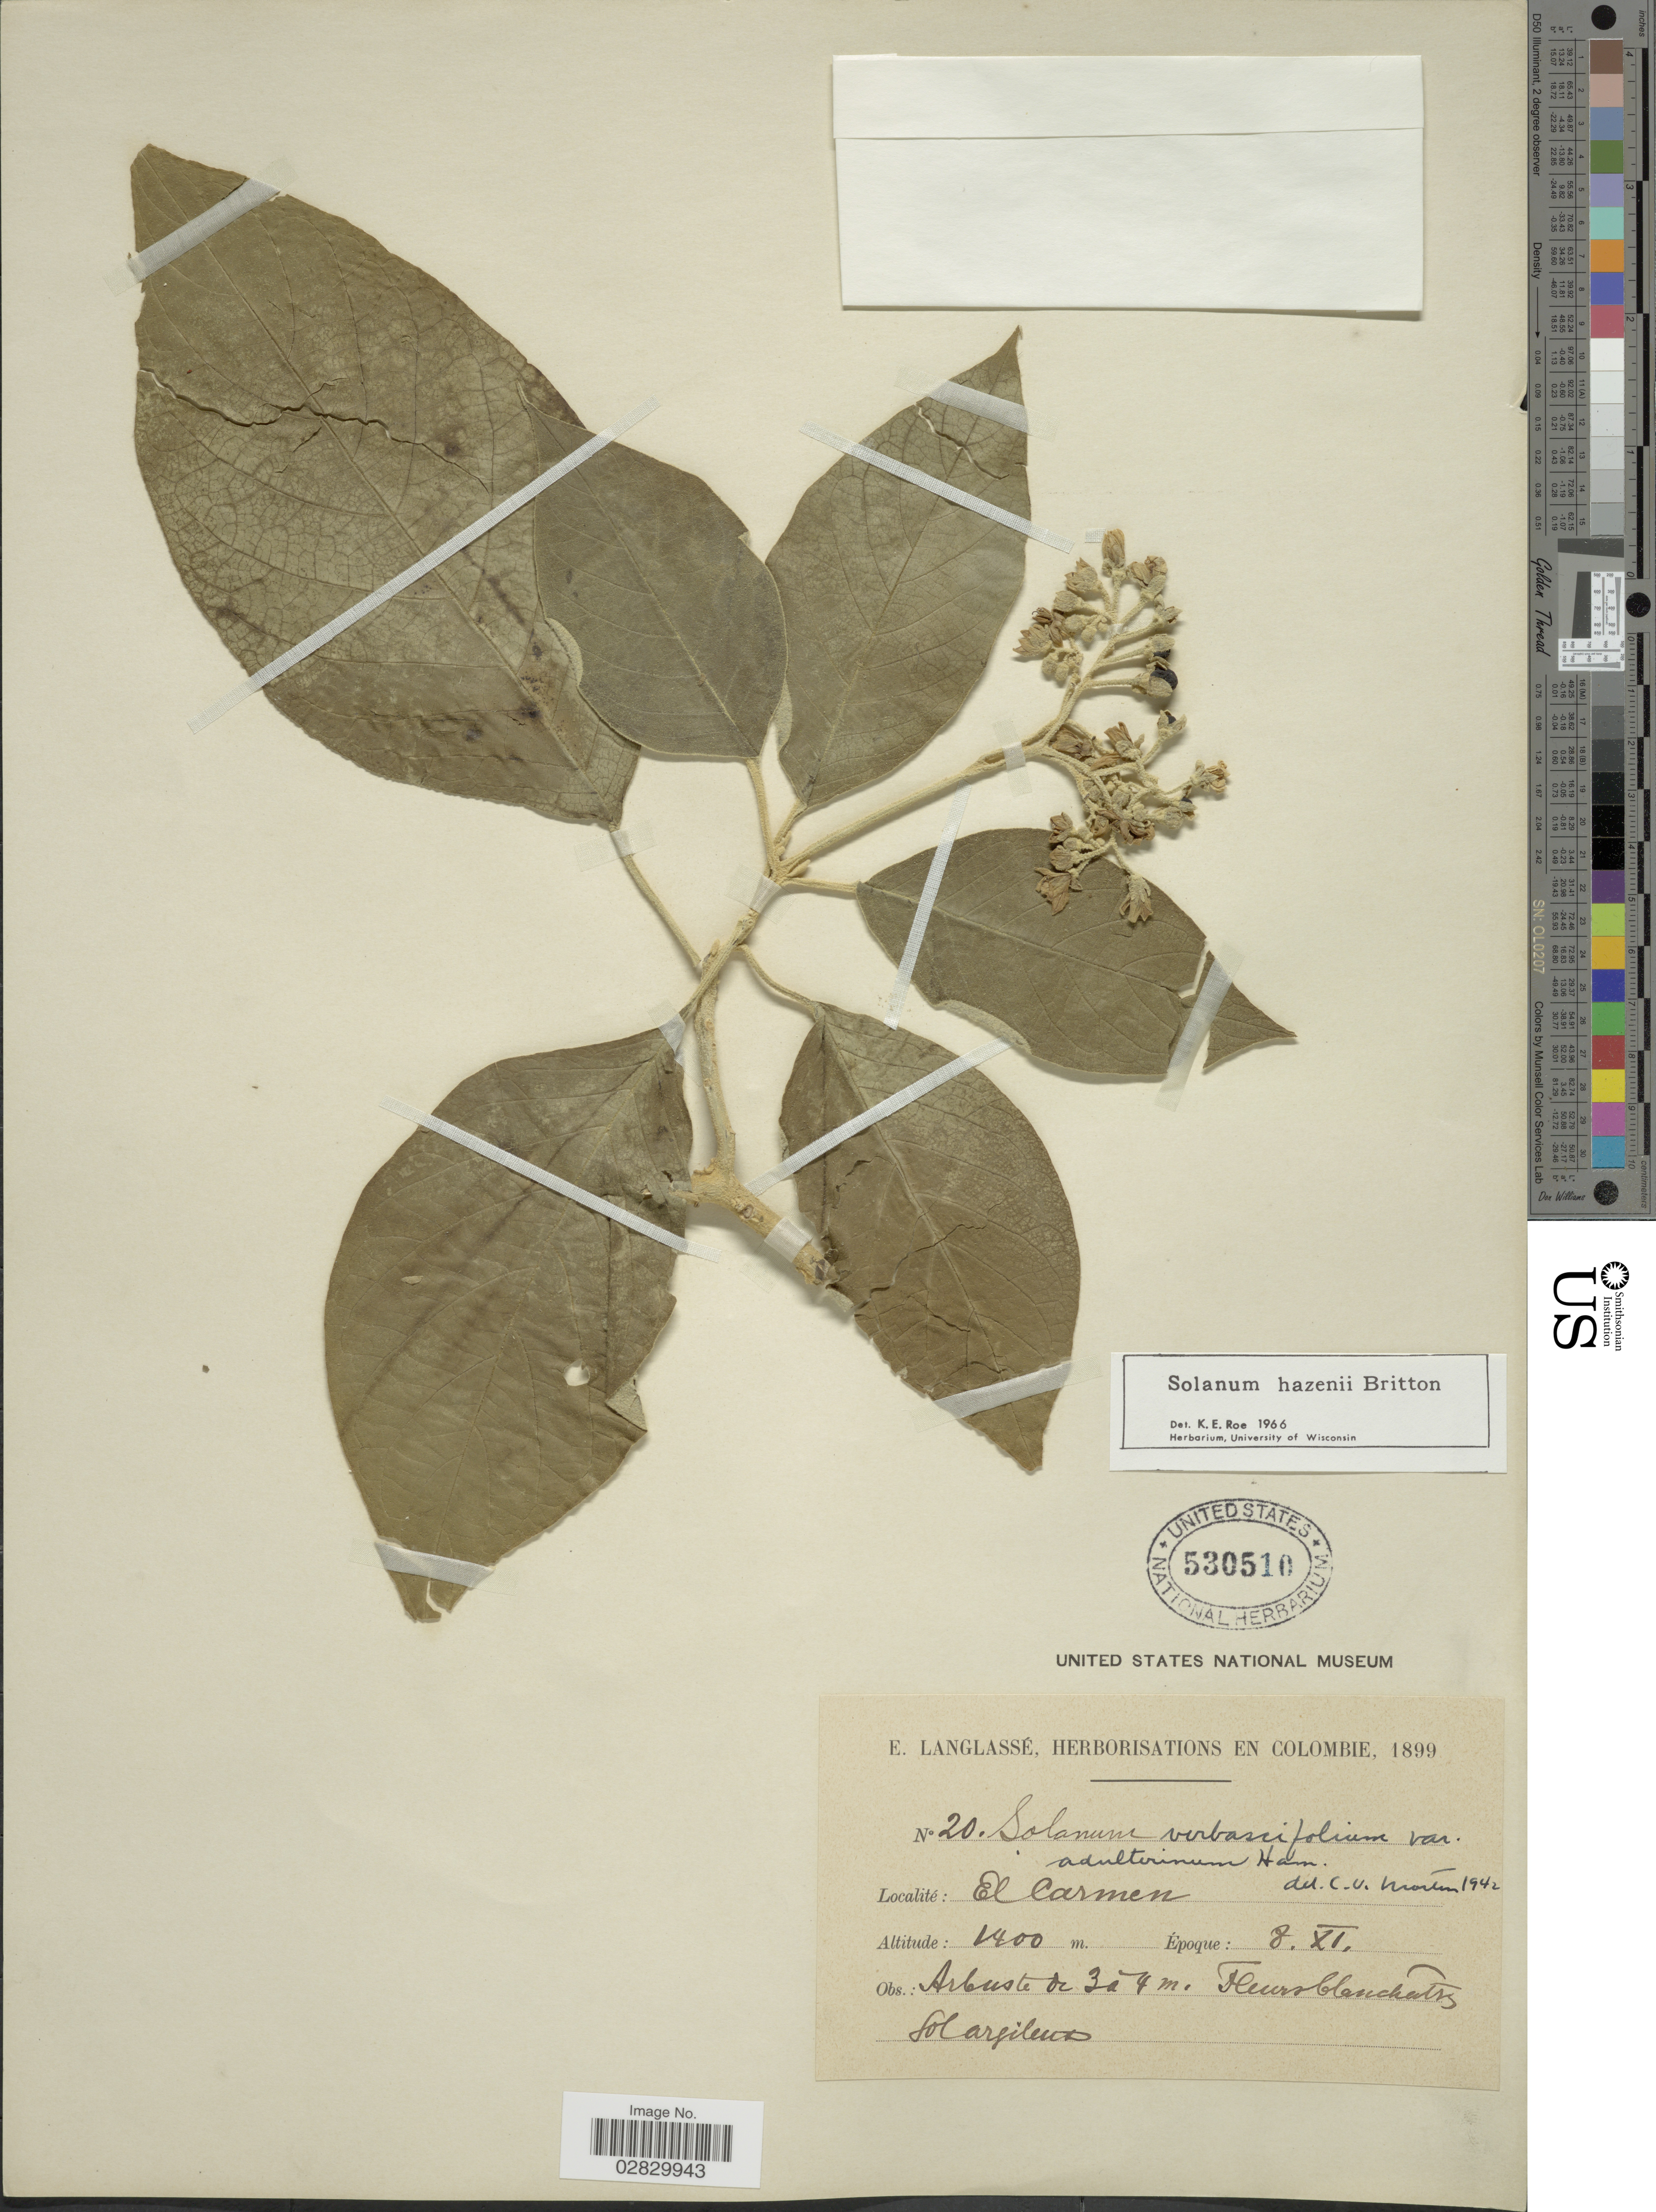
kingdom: Plantae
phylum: Tracheophyta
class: Magnoliopsida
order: Solanales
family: Solanaceae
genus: Solanum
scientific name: Solanum hazenii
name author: Britton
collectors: E. Langlassé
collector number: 20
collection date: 1899-11-08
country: Colombia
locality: El Carmen.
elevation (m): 1400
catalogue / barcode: US 530510